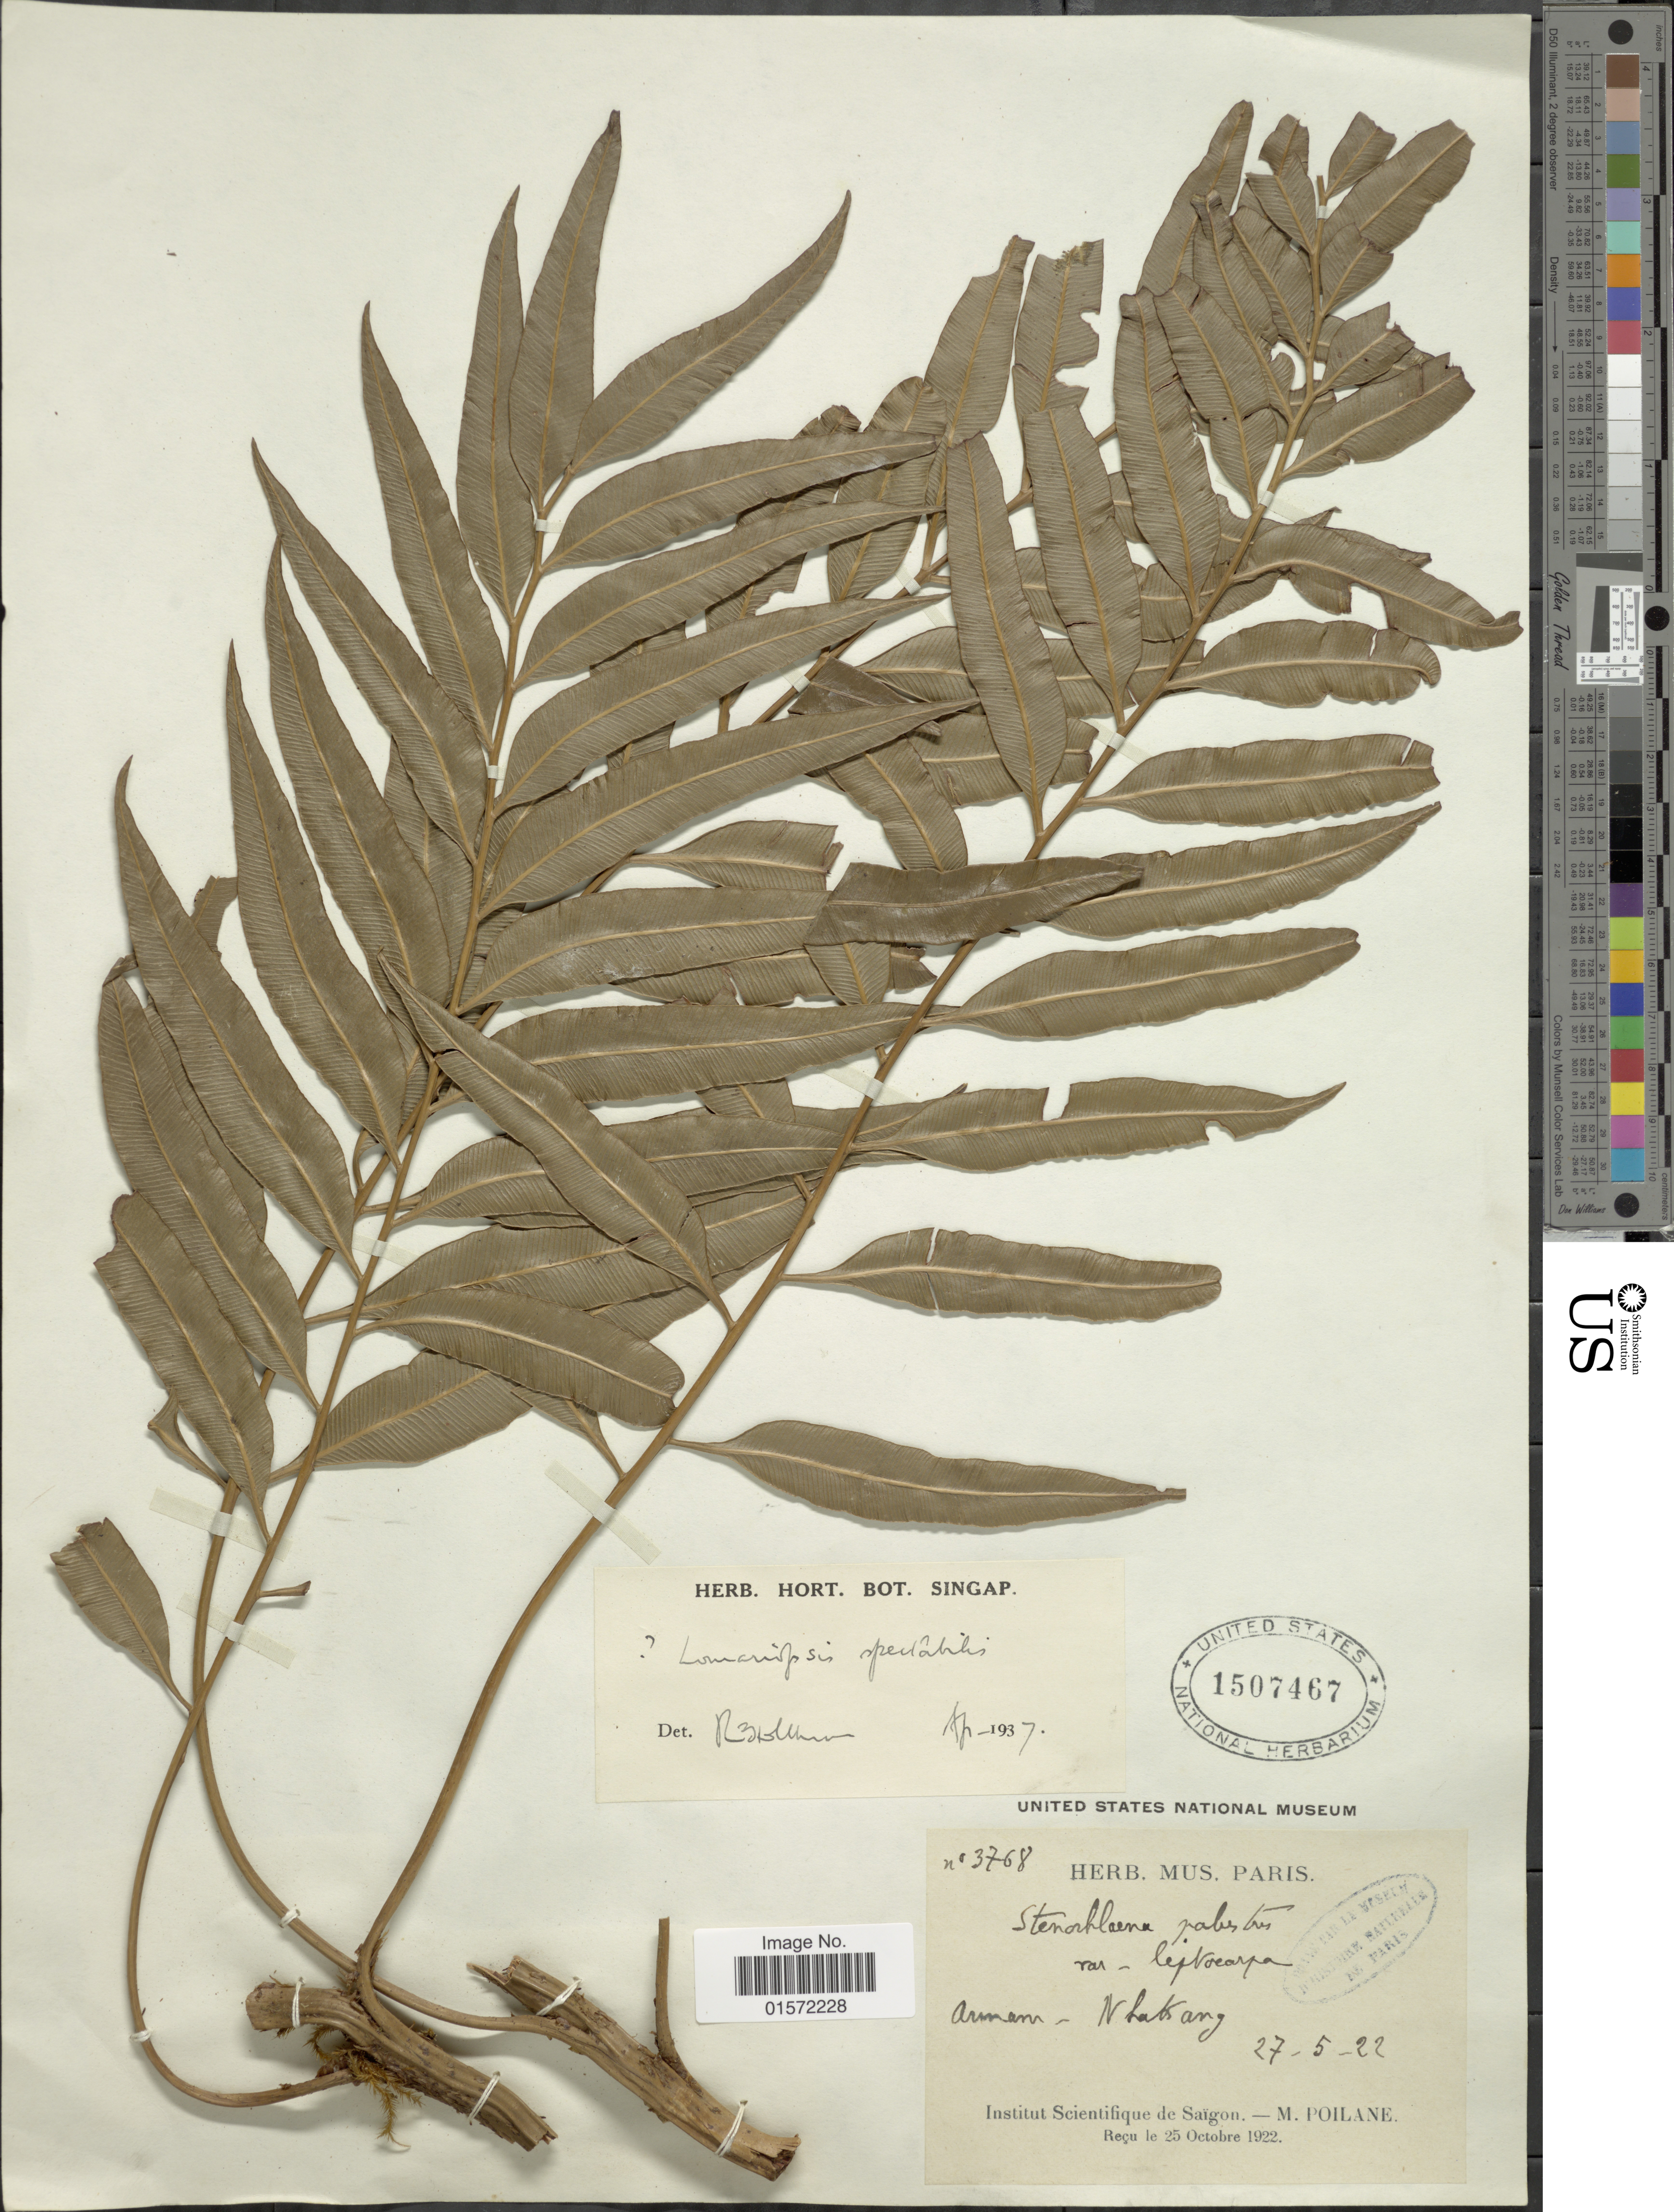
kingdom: Plantae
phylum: Tracheophyta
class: Polypodiopsida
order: Polypodiales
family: Lomariopsidaceae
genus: Lomariopsis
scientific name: Lomariopsis spectabilis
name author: (Kunze) Mett.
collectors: M. Poilane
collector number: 3768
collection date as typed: Transcribed d/m/y: 27/5/22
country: Vietnam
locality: Arman - Nha Trang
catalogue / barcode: US 1507467